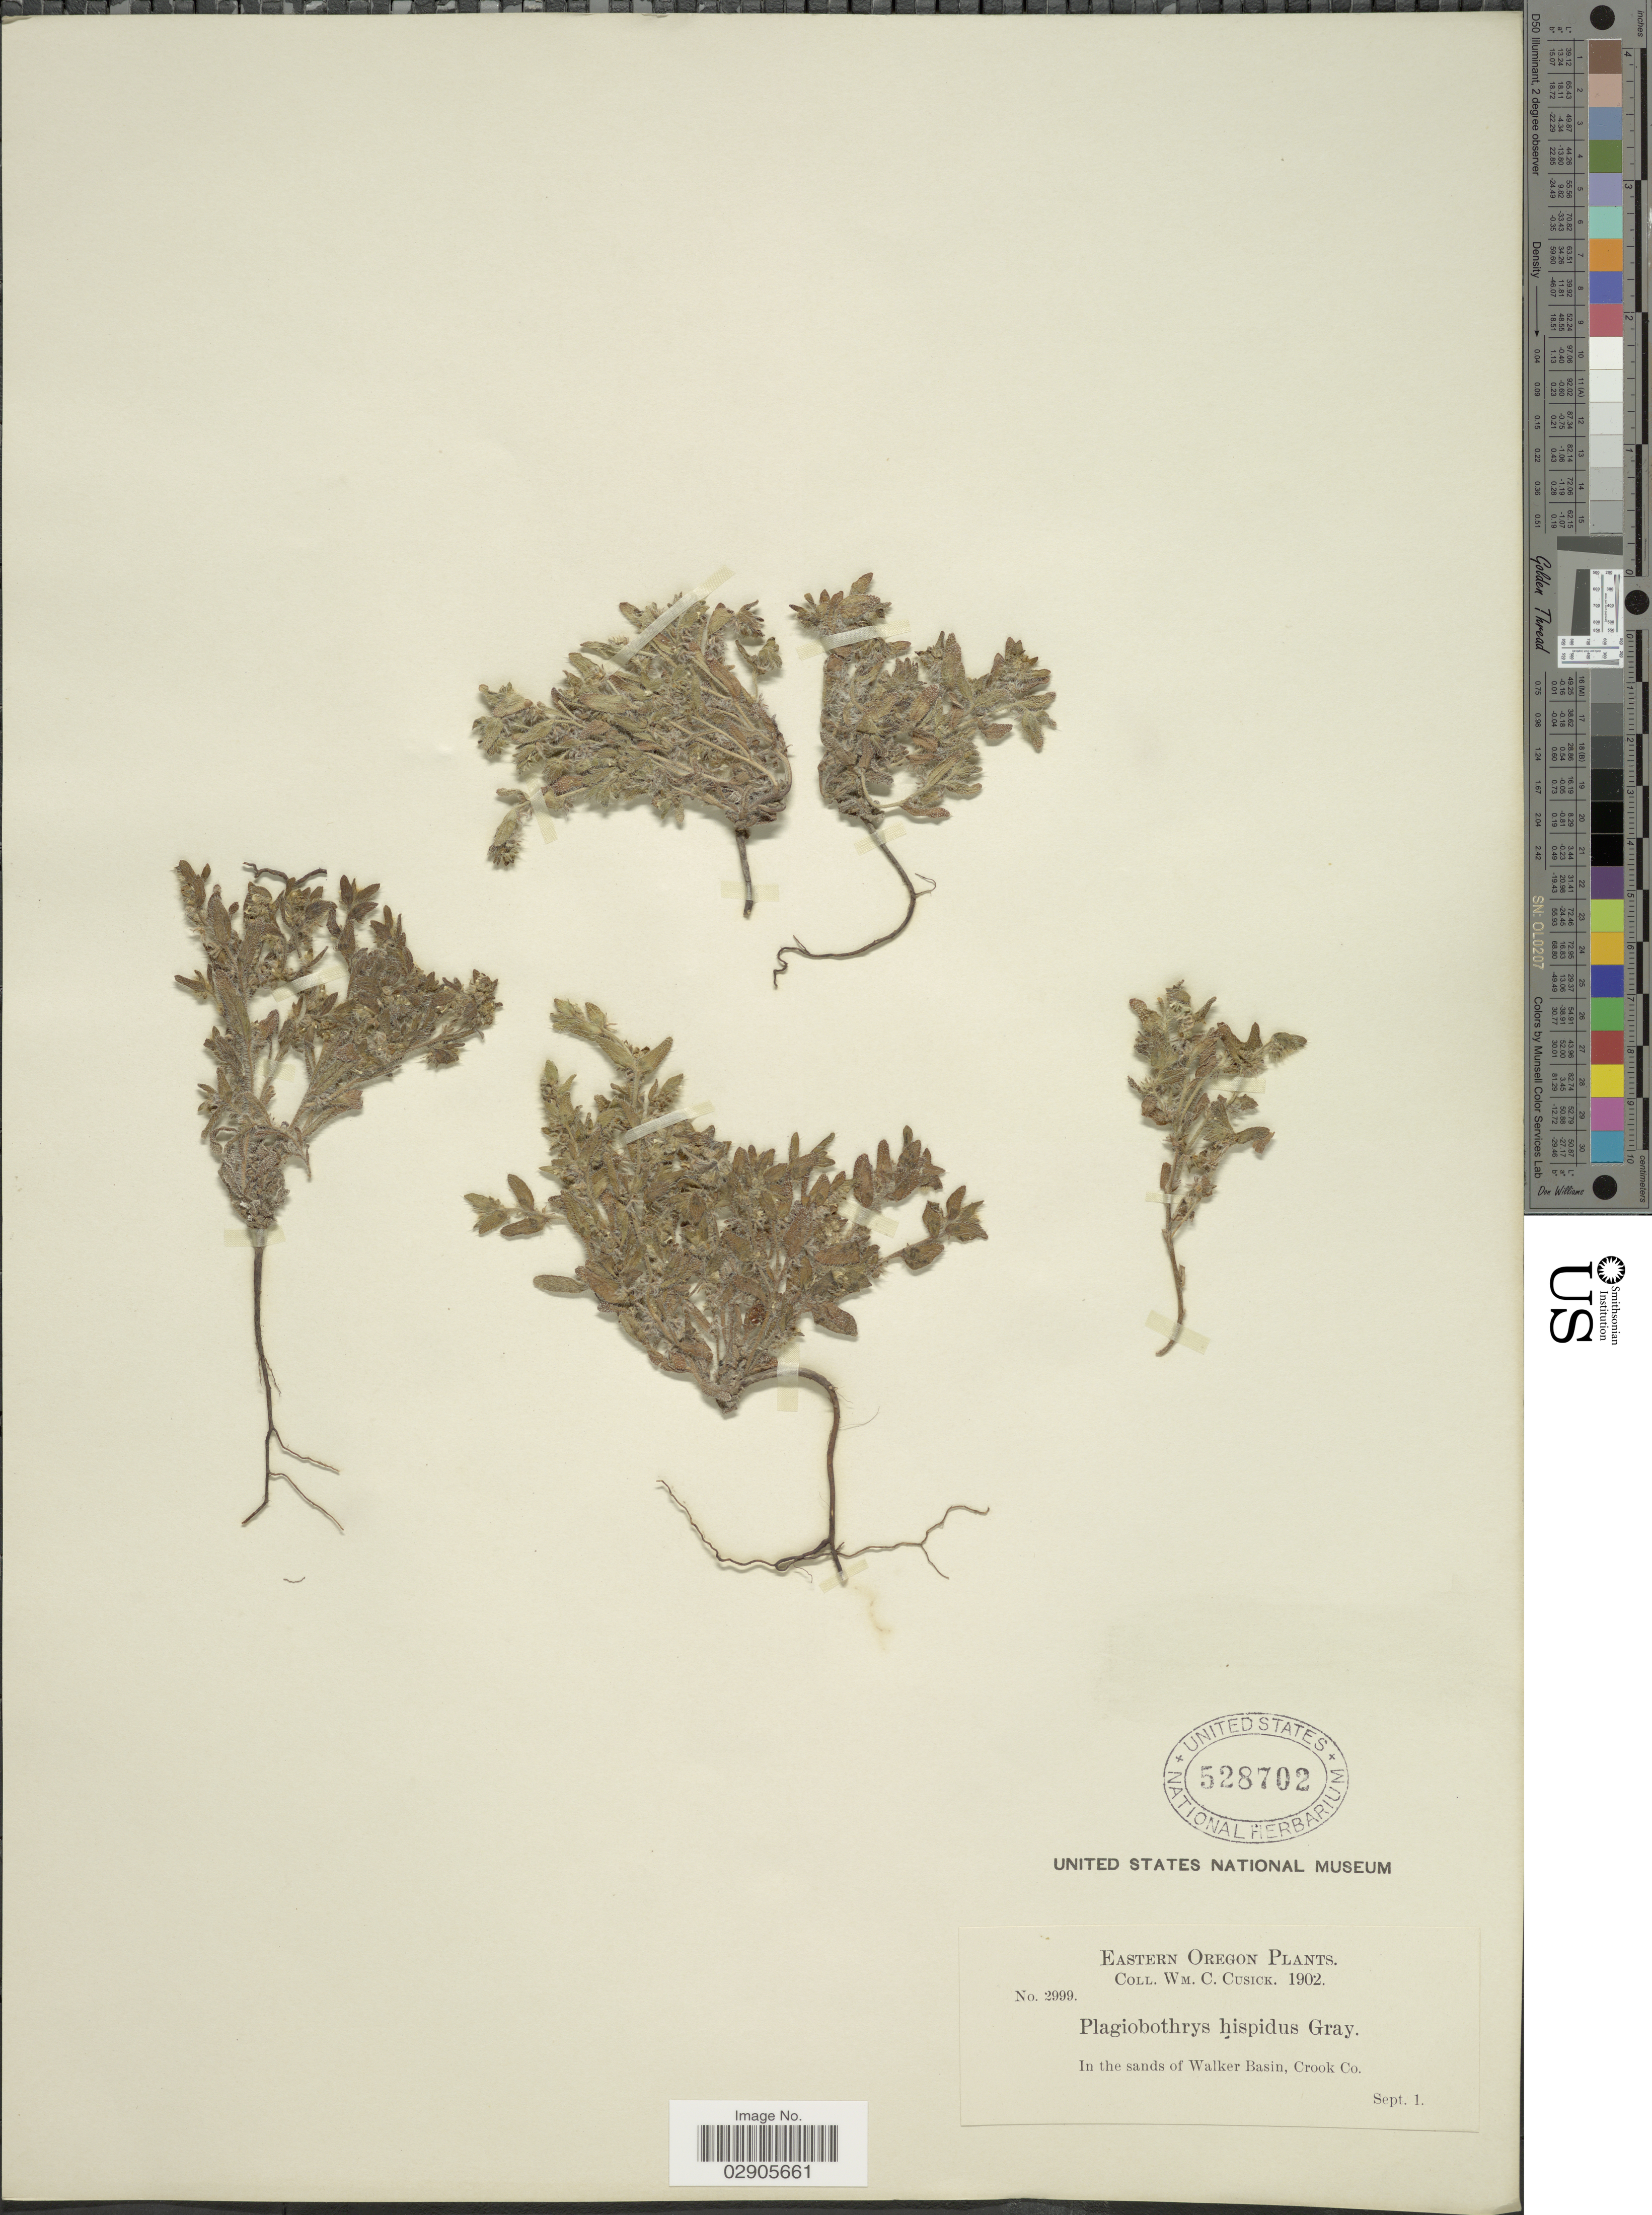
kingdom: Plantae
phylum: Tracheophyta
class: Magnoliopsida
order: Boraginales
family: Boraginaceae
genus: Plagiobothrys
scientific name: Plagiobothrys hispida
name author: A. Gray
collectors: W. C. Cusick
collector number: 2999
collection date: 1902-09-01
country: United States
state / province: Oregon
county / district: Crook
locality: Eastern Oregon. In the sands of Walker Basin, Crook Co.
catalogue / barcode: US 528702